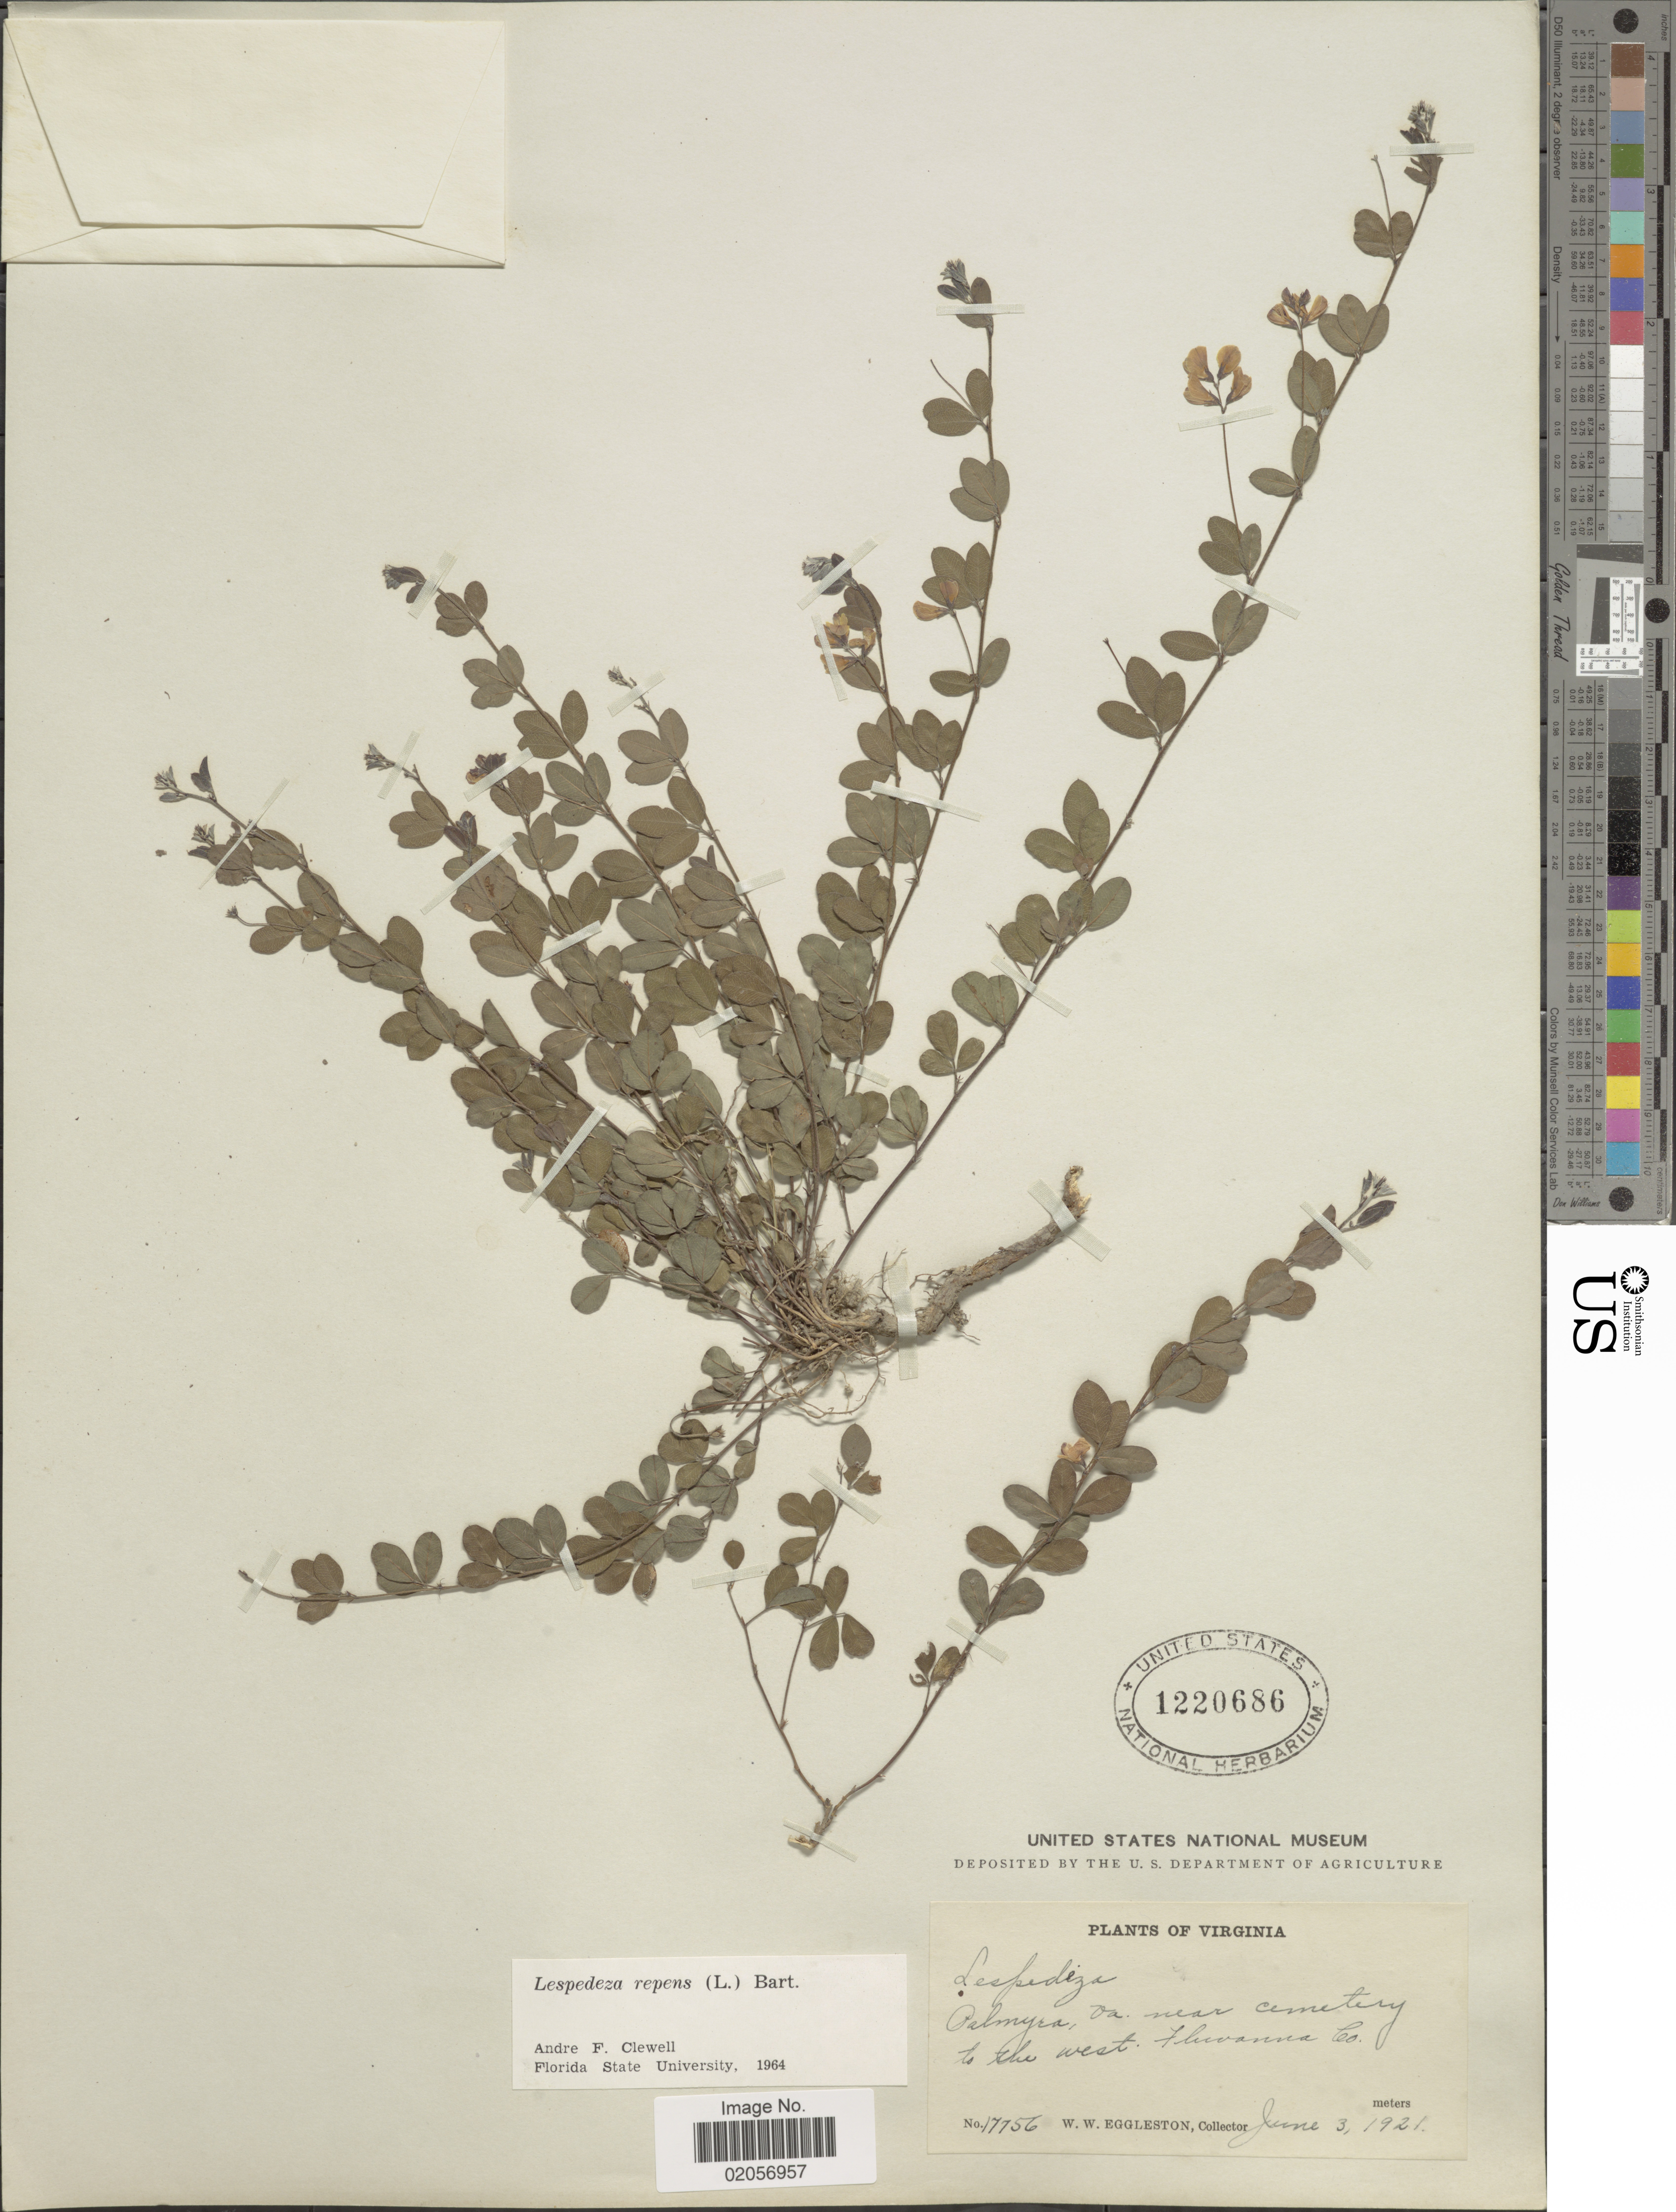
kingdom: Plantae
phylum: Tracheophyta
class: Magnoliopsida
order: Fabales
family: Fabaceae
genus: Lespedeza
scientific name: Lespedeza repens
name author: (L.) W.P.C. Barton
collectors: W. W. Eggleston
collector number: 17756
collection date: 1921-06-03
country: United States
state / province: Virginia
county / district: Fluvanna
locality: Palmyra, near cemetery to the west. Fluvanna Co.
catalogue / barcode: US 1220686